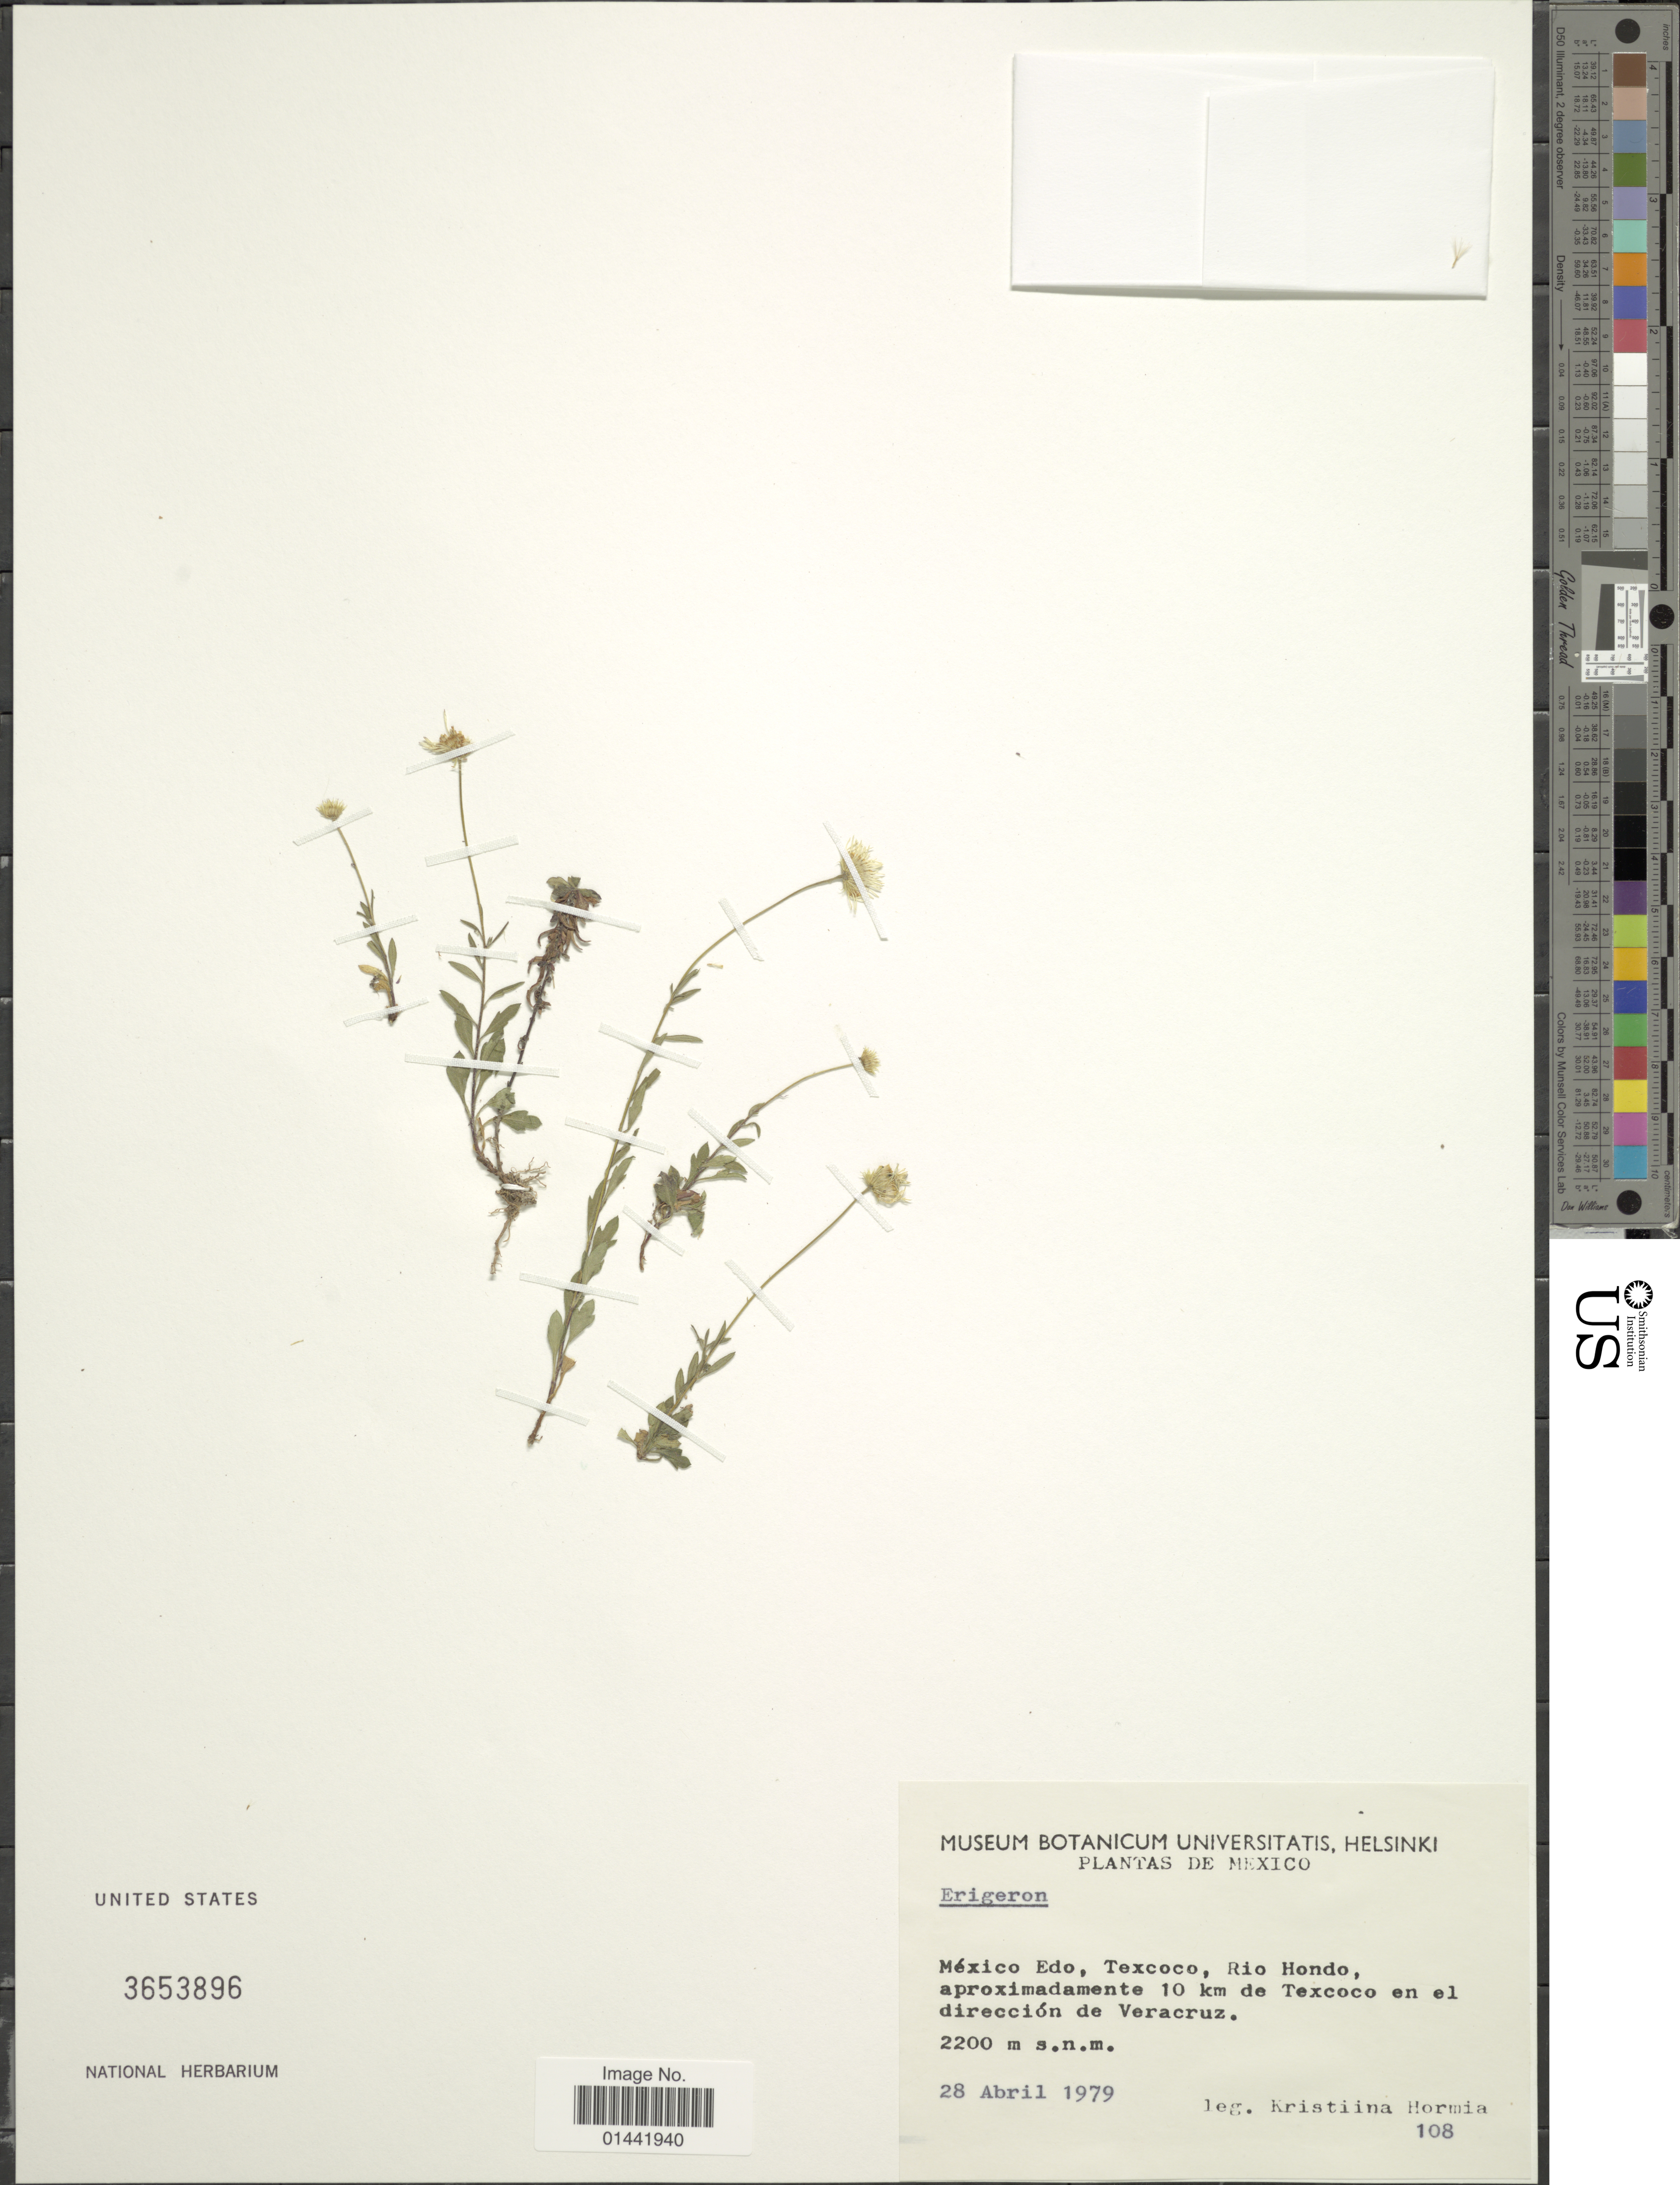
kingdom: Plantae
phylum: Tracheophyta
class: Magnoliopsida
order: Asterales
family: Asteraceae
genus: Erigeron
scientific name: Erigeron sp.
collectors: K. Hormia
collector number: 108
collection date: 1979-04-28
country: Mexico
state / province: México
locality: Texcoco, Rio Hondo, aprosimadamente 10 jn de Texcoco en el dirección de Veracruz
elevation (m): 2200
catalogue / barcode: US 3653896